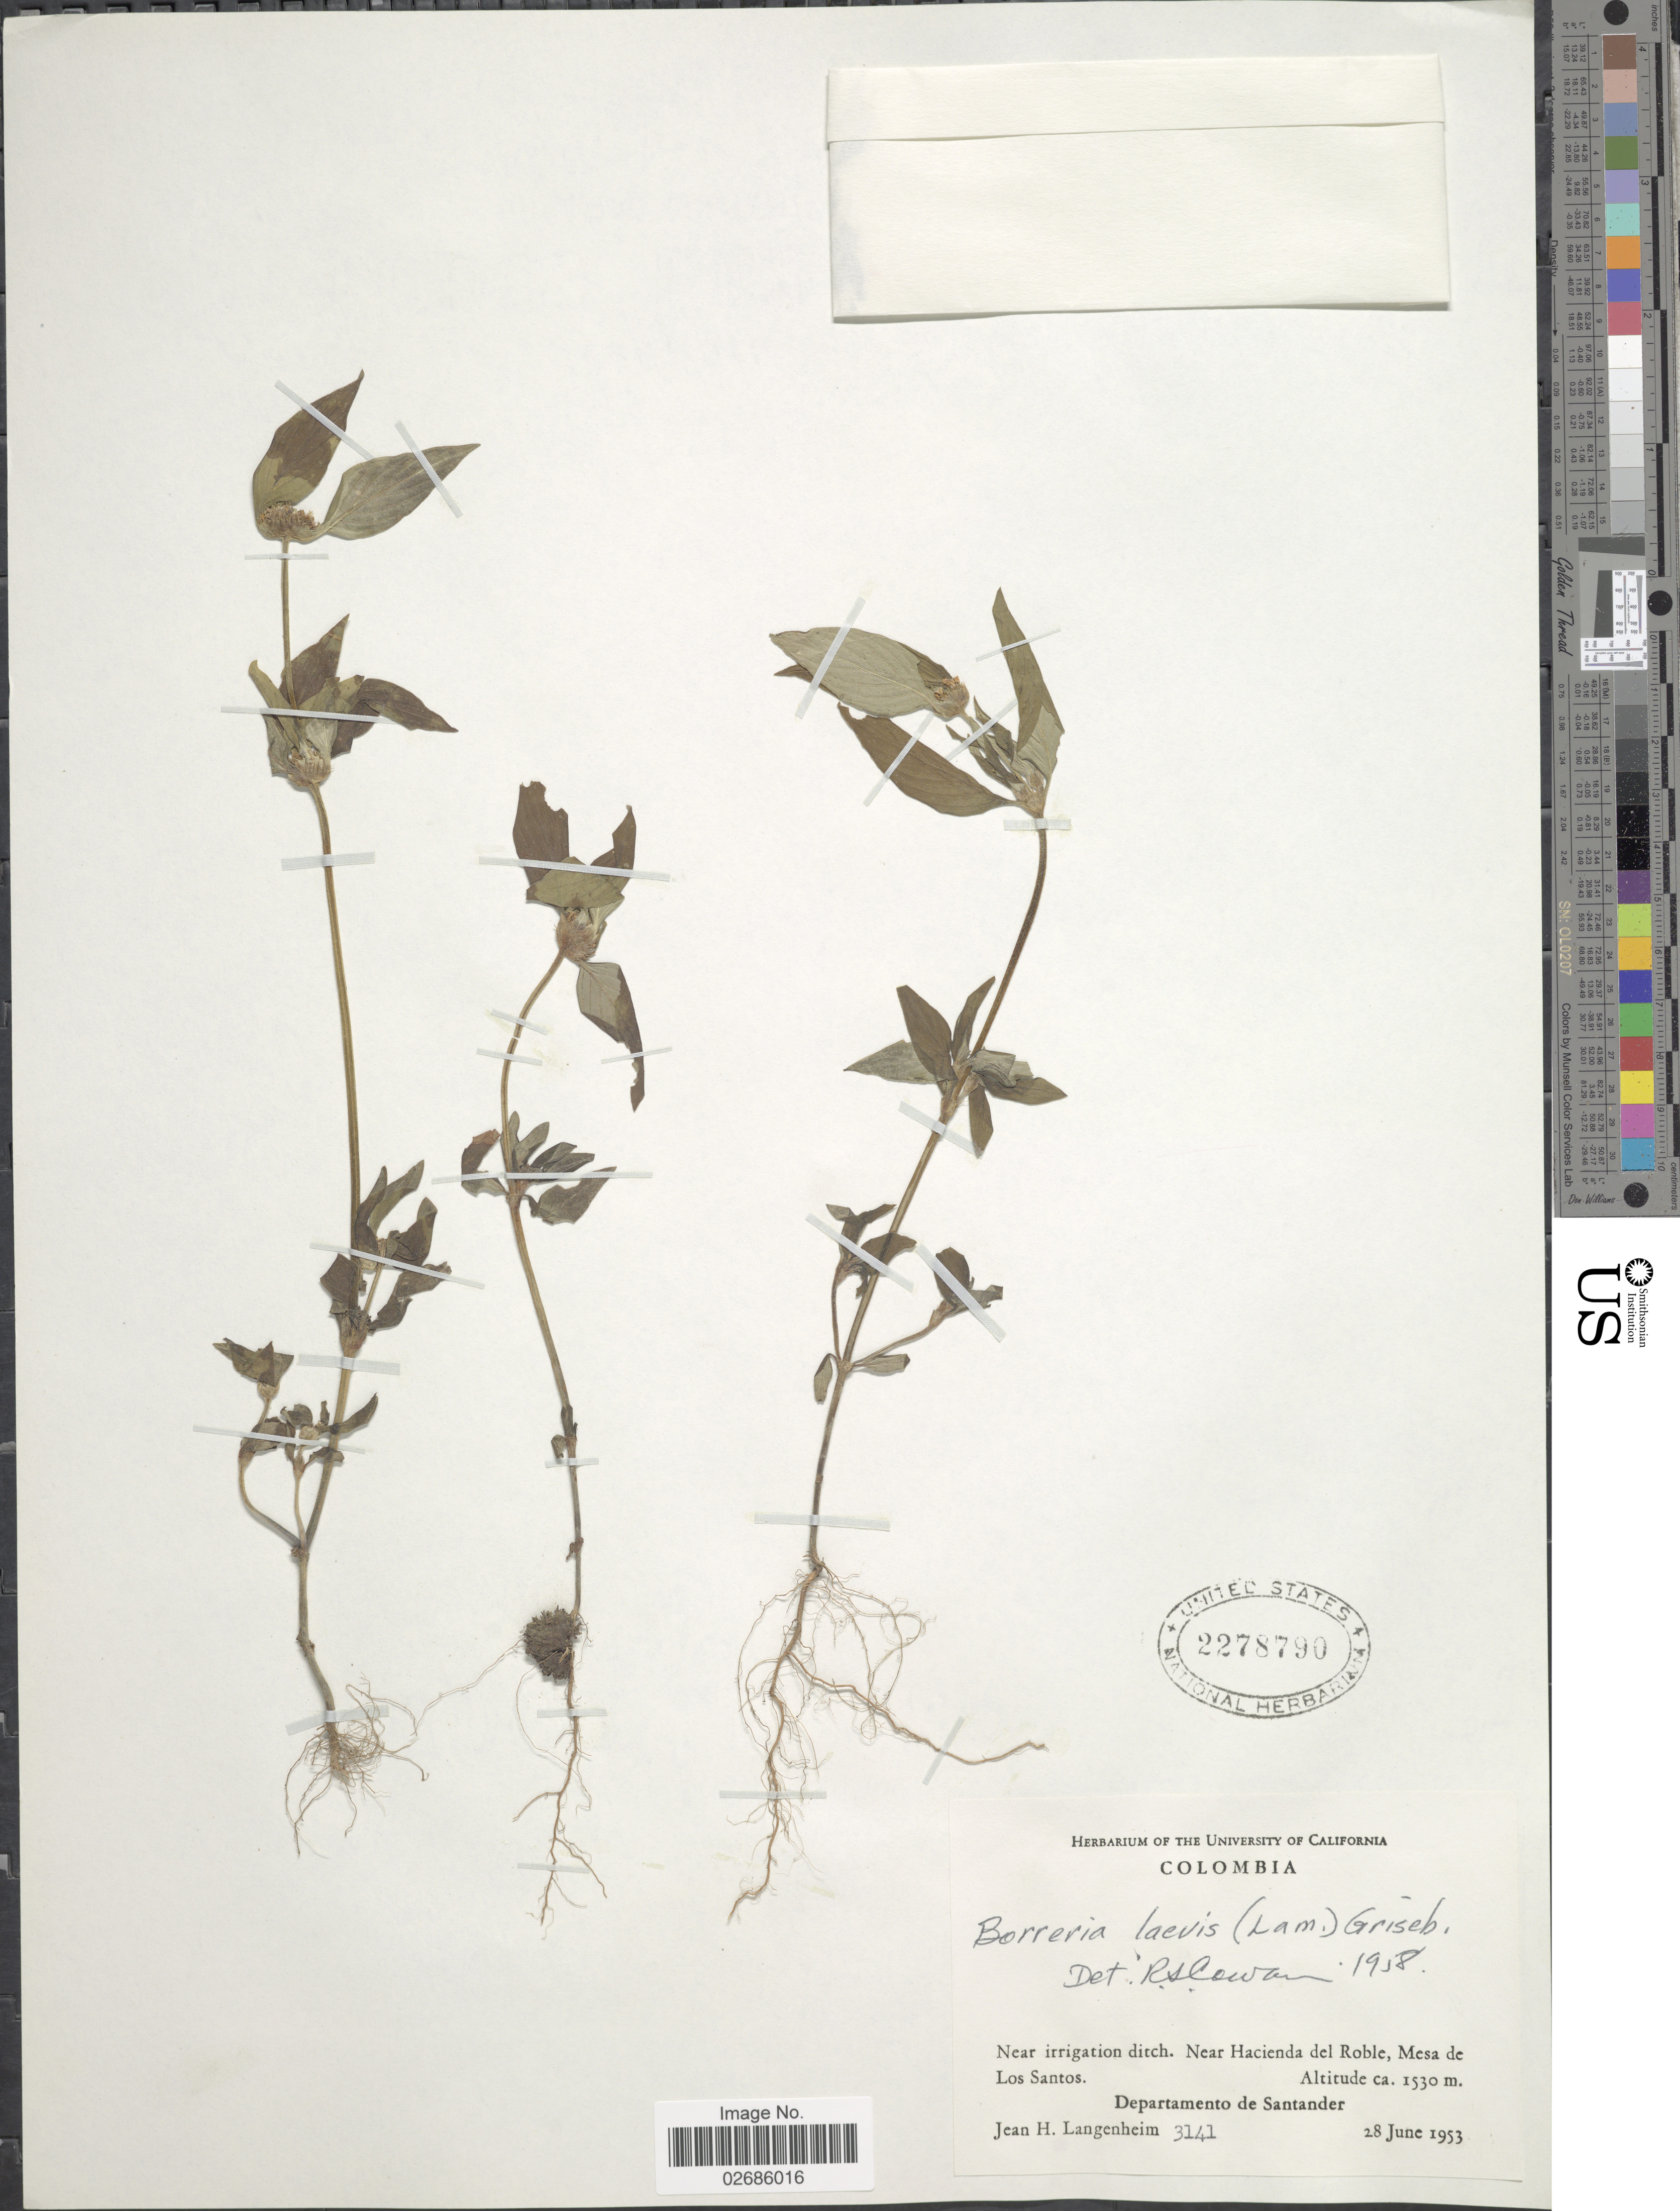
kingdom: Plantae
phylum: Tracheophyta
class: Magnoliopsida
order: Gentianales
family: Rubiaceae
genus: Borreria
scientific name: Borreria assurgens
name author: (Ruiz & Pav.) Griseb.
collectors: J. H. Langenheim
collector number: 3141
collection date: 1953-06-28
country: Colombia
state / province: Santander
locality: Near irrigation ditch. Near Hacienda del Roble, Mesa de Los Santos, Departamento de Santander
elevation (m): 1530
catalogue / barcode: US 2278790